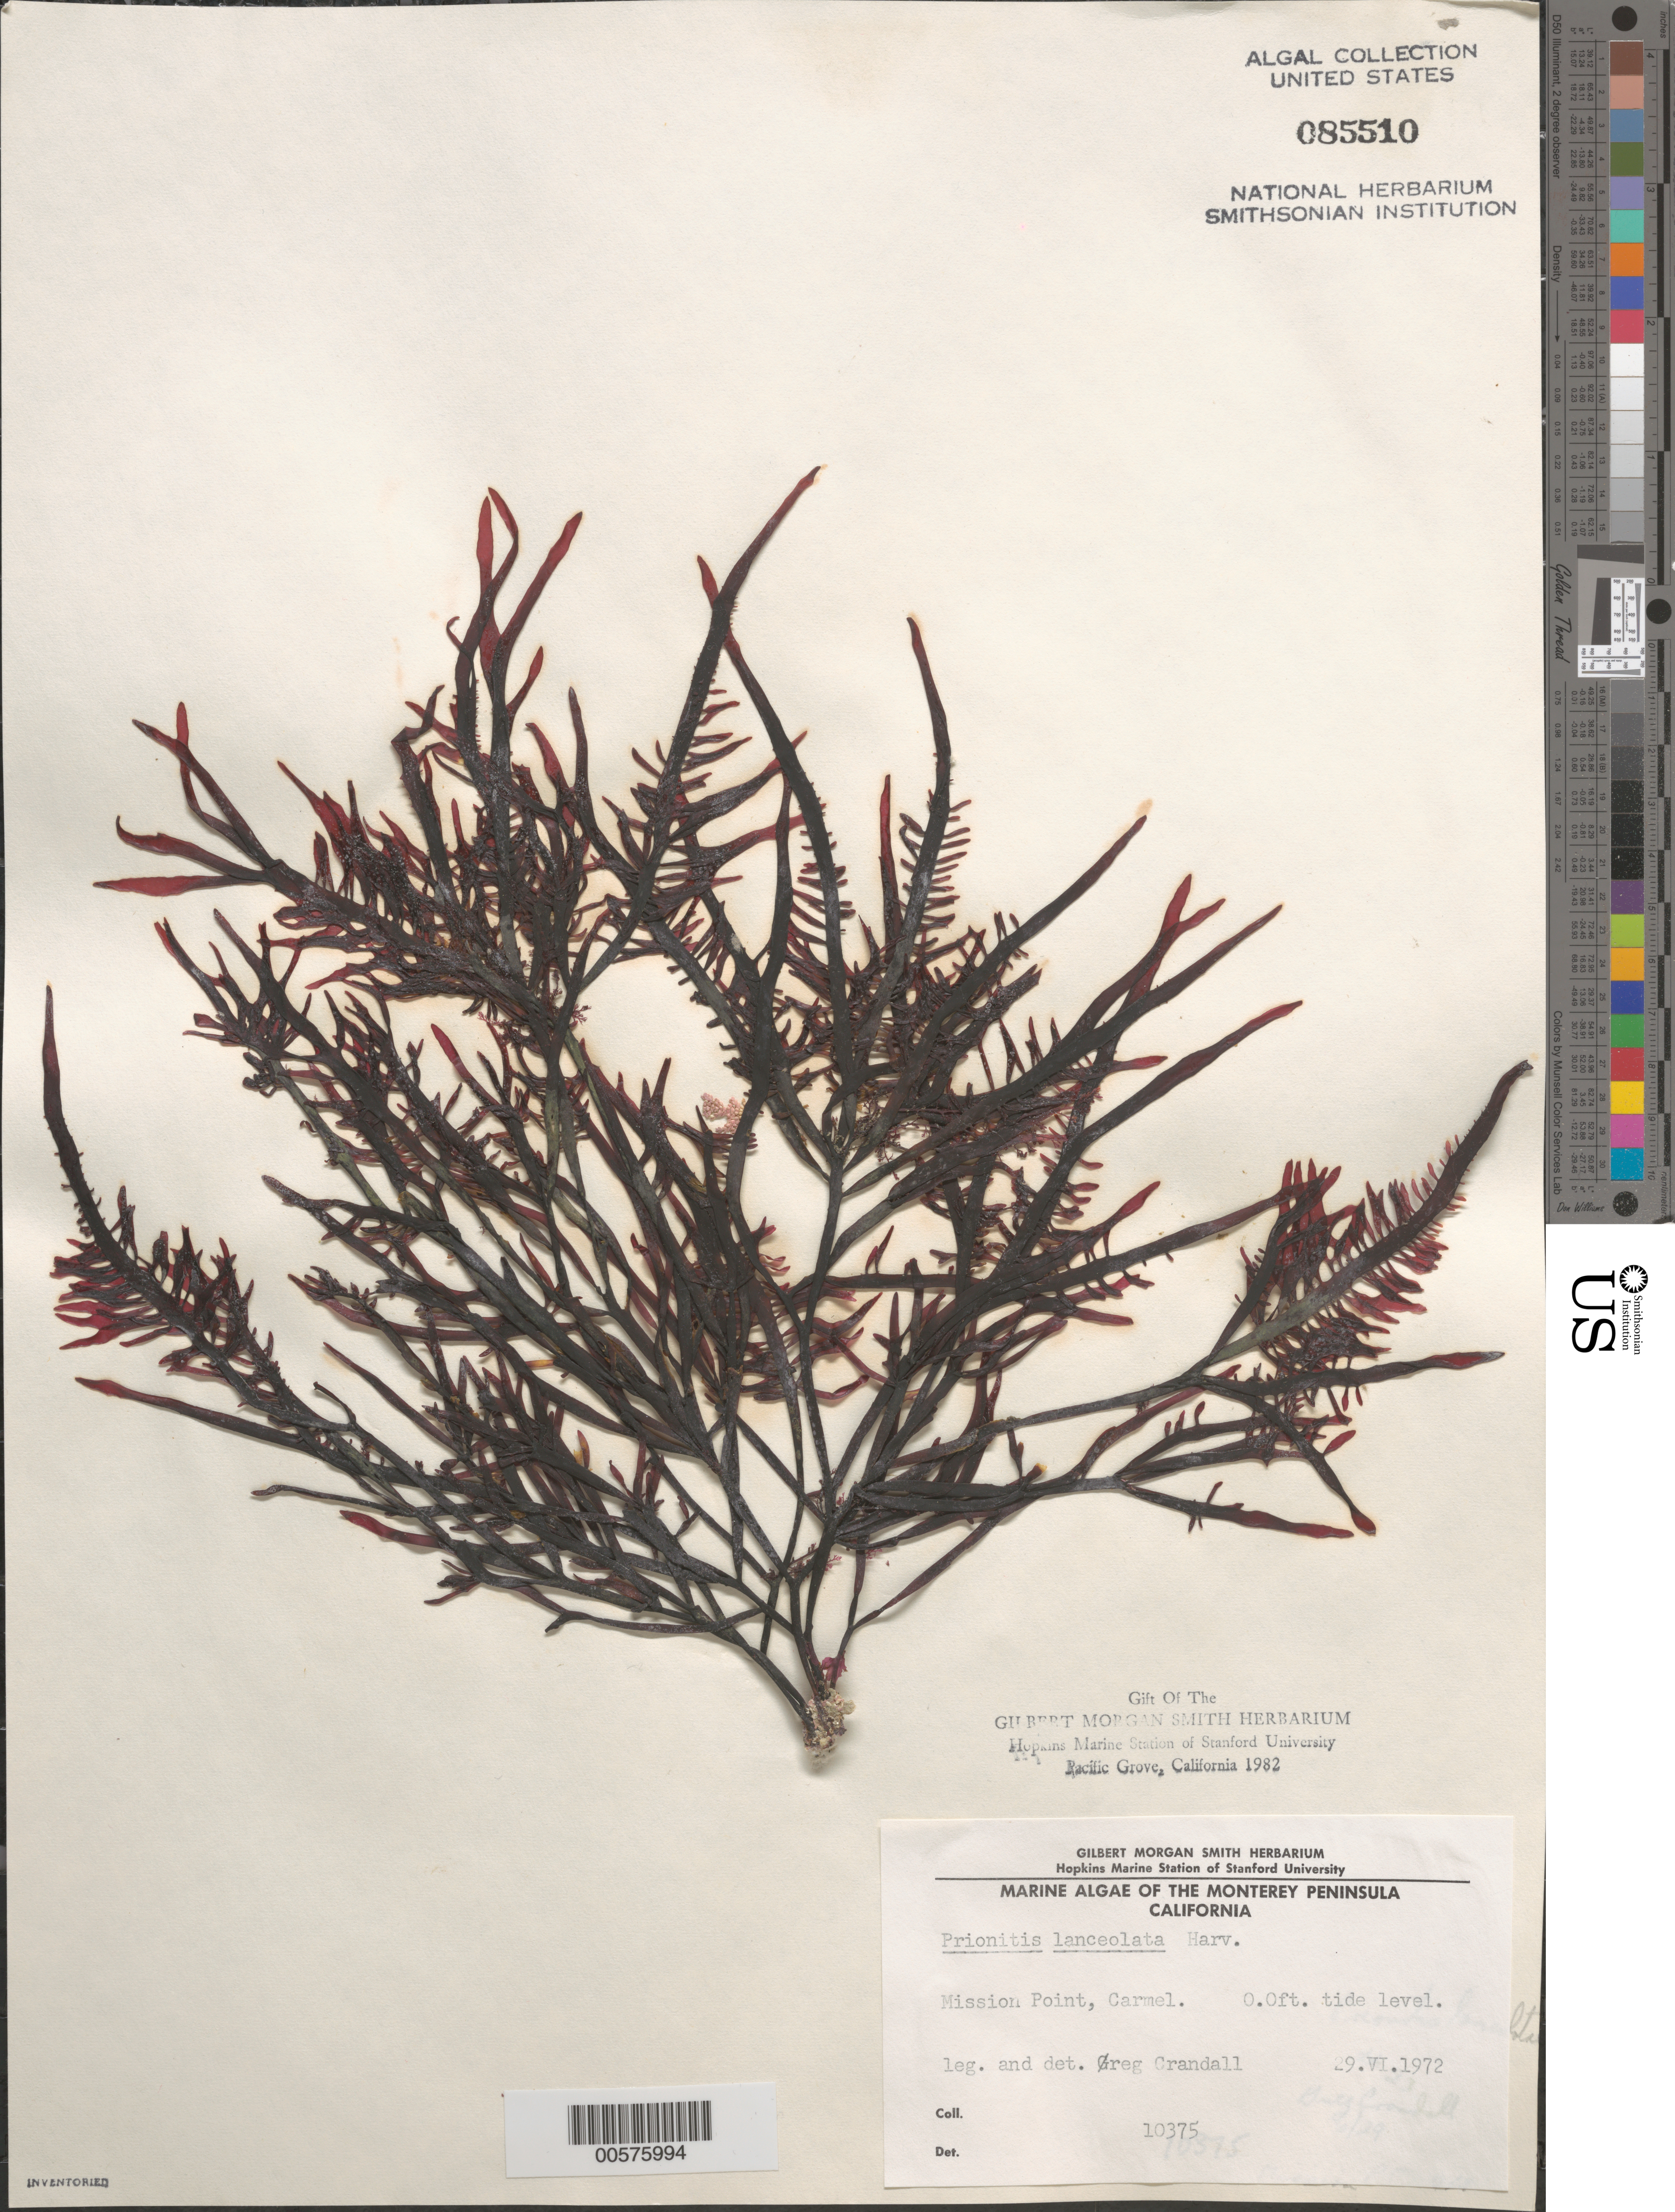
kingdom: Plantae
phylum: Rhodophyta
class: Florideophyceae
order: Cryptonemiales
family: Cryptonemiaceae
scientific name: Prionitis lanceolata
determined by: Crandall, G.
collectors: G. Crandall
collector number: IAA 10375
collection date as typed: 29 Jun 1972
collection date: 1972-06-29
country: United States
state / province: California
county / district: Monterey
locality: Mission Point, Carmel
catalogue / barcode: US 85510